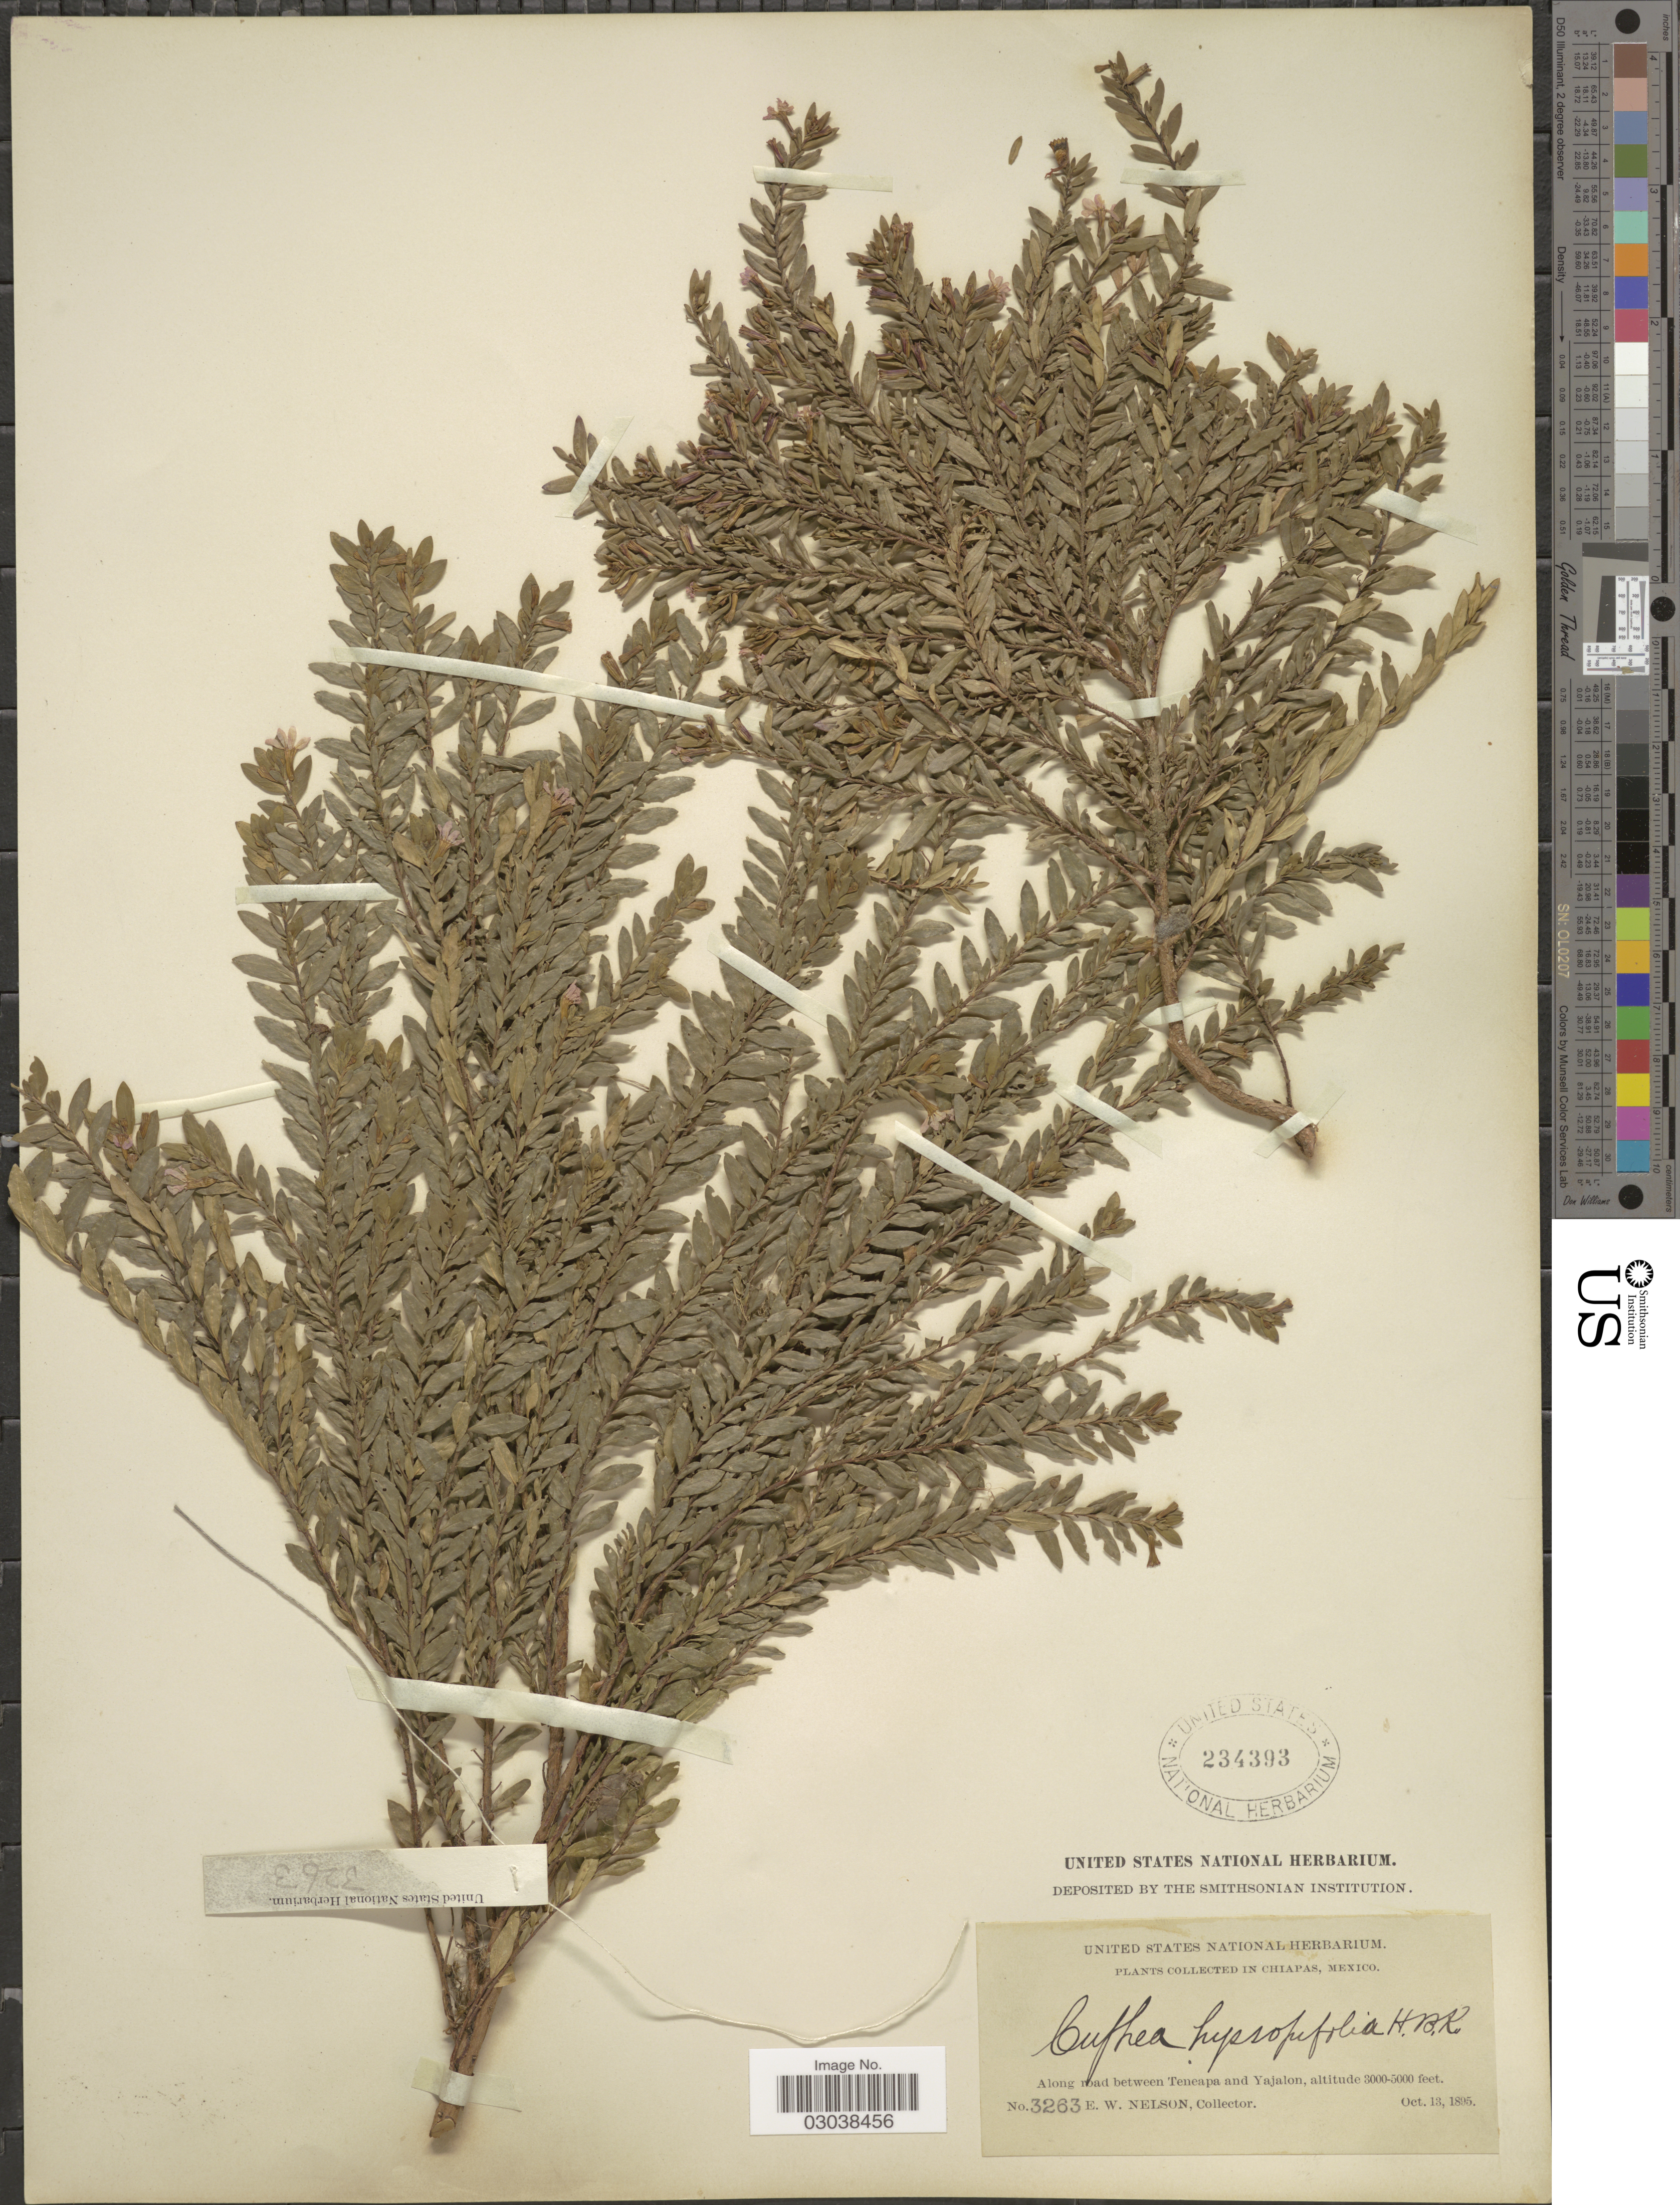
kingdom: Plantae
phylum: Tracheophyta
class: Magnoliopsida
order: Myrtales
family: Lythraceae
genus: Cuphea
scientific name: Cuphea hyssopifolia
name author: Kunth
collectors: E. W. Nelson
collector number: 3263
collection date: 1895-10-13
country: Mexico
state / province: Chiapas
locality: Along road between Teneapa and Yajalon.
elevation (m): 914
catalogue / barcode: US 234393